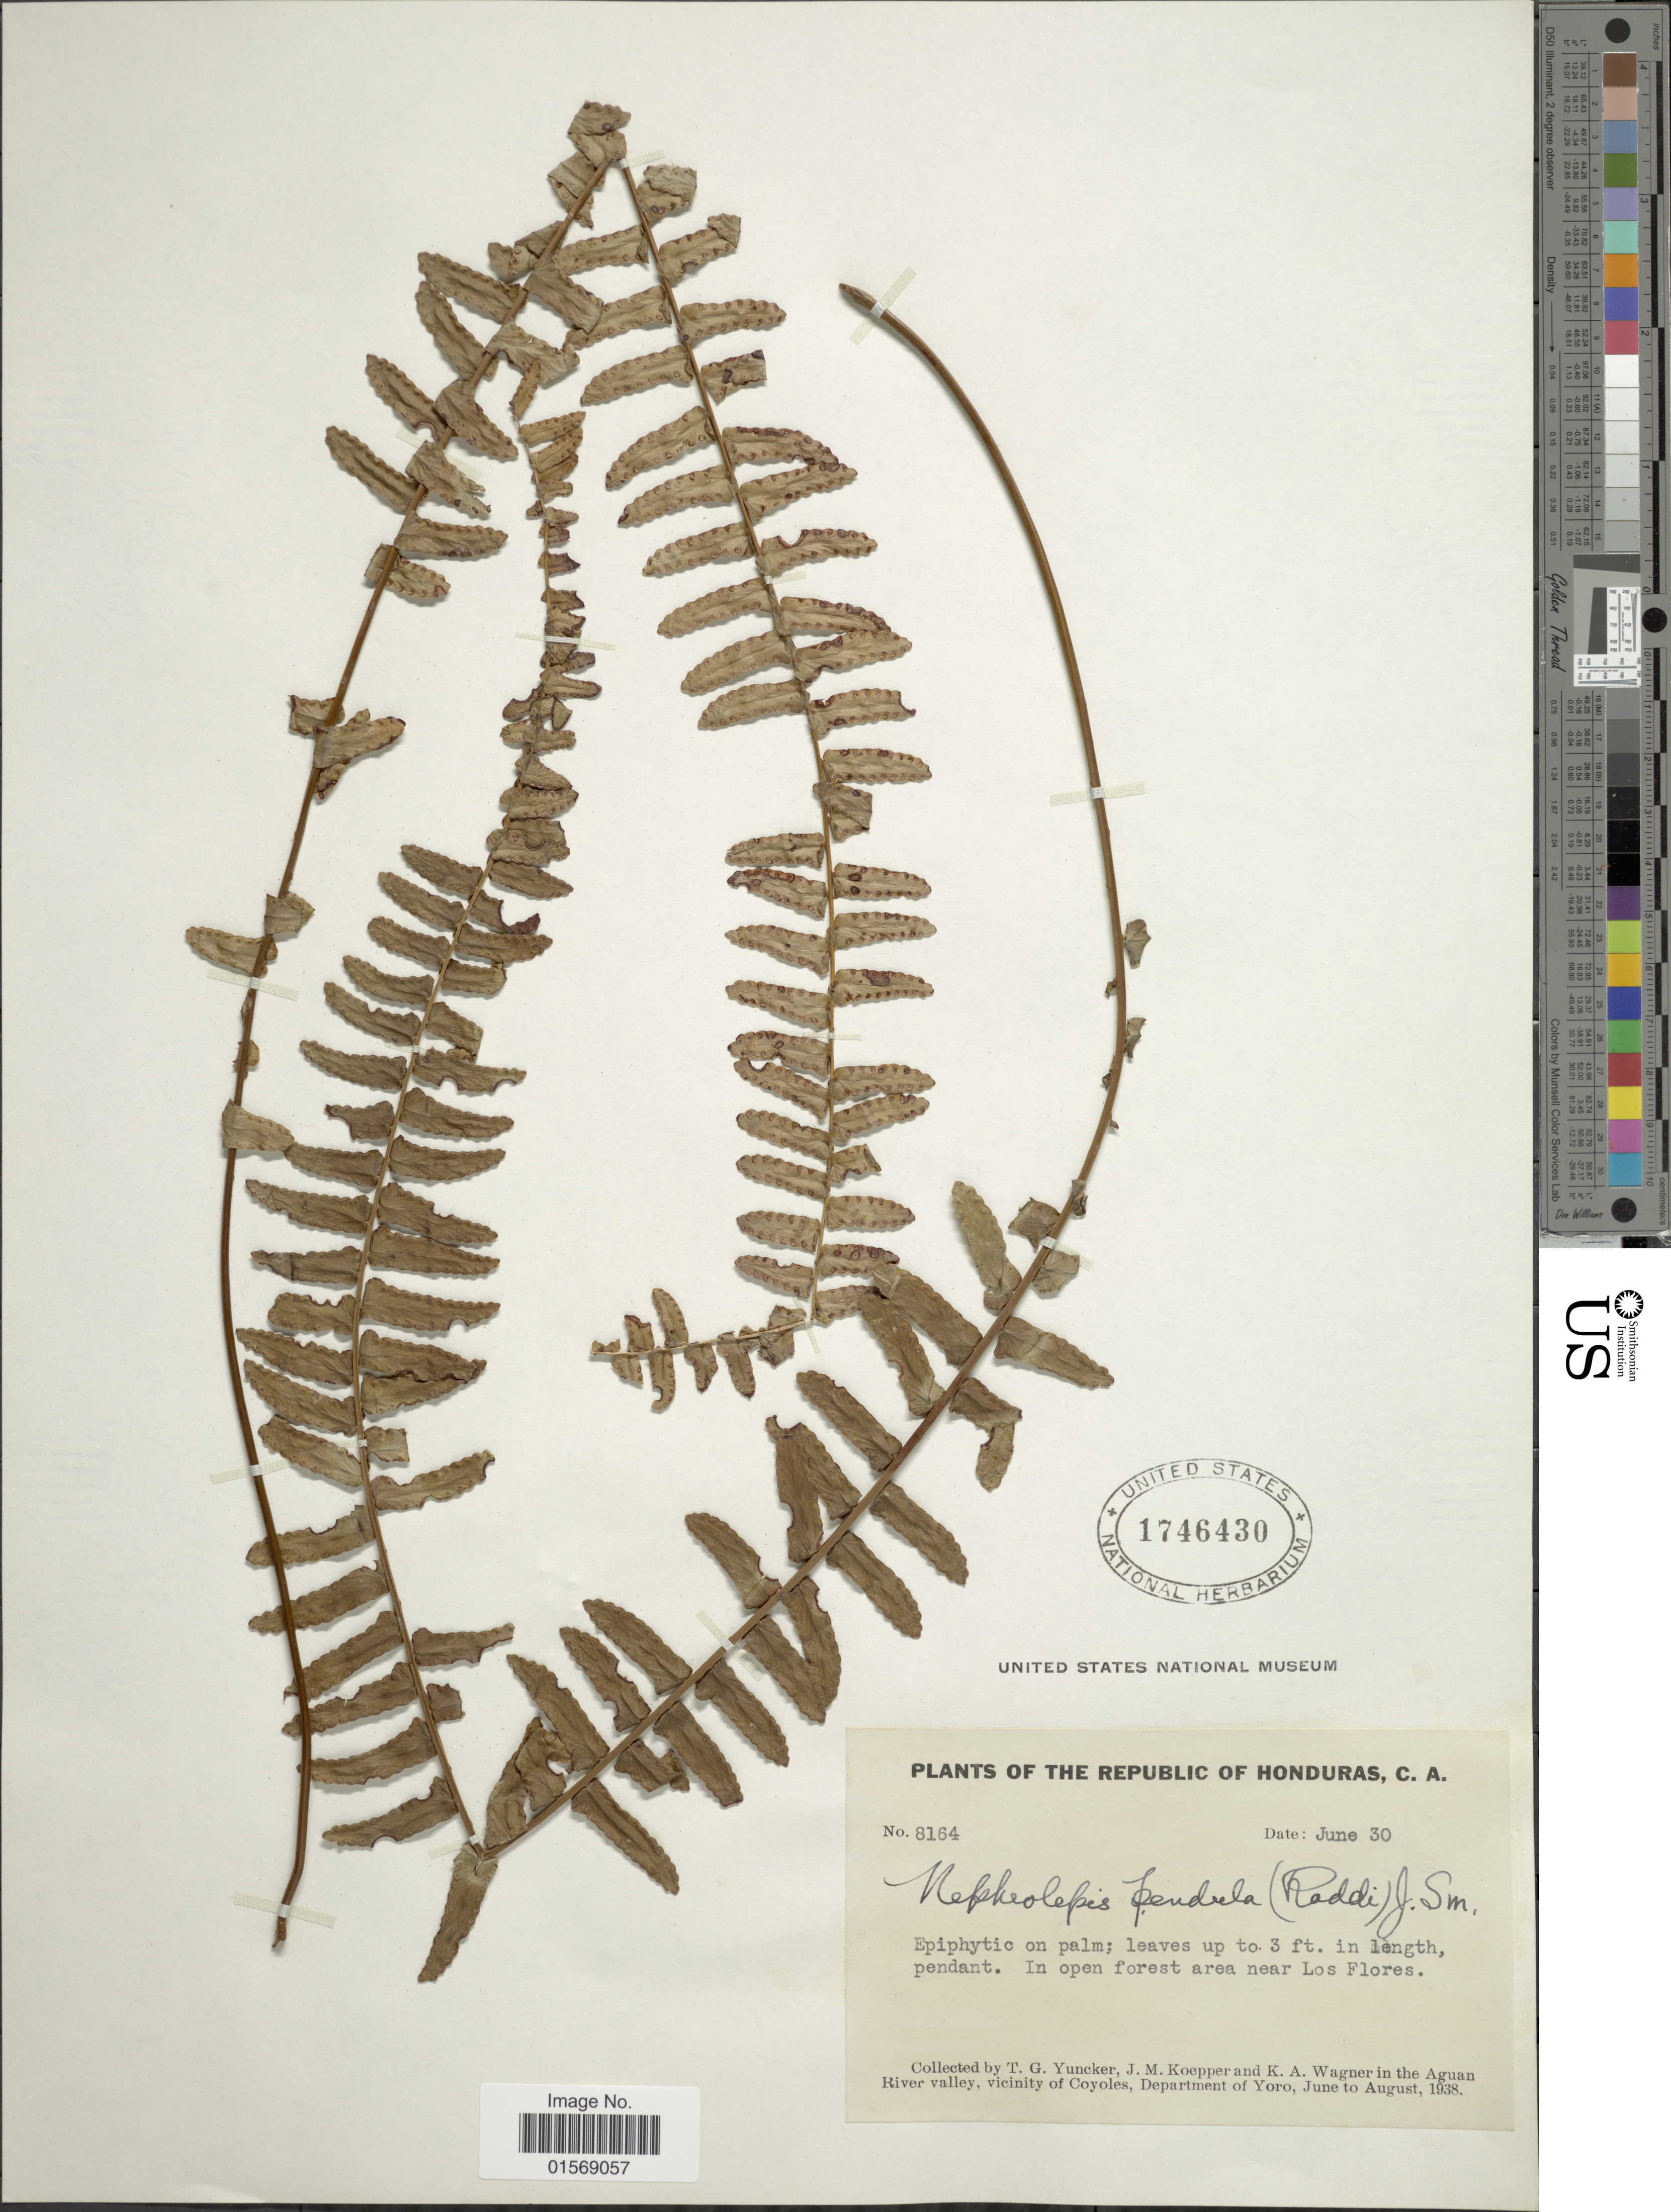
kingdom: Plantae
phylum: Tracheophyta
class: Polypodiopsida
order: Polypodiales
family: Nephrolepidaceae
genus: Nephrolepis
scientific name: Nephrolepis pendula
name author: (Raddi) J. Sm.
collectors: T. G. Yuncker, J. M. Koepper & K. A. Wagner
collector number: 8164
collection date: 1938-06-30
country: Honduras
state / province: Yoro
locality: Republic of Honduras, C. A. in the Arguan River valley, vicinity of Coyolesm Department of Yoro.In open forest area near Los Flores.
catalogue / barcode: US 1746430